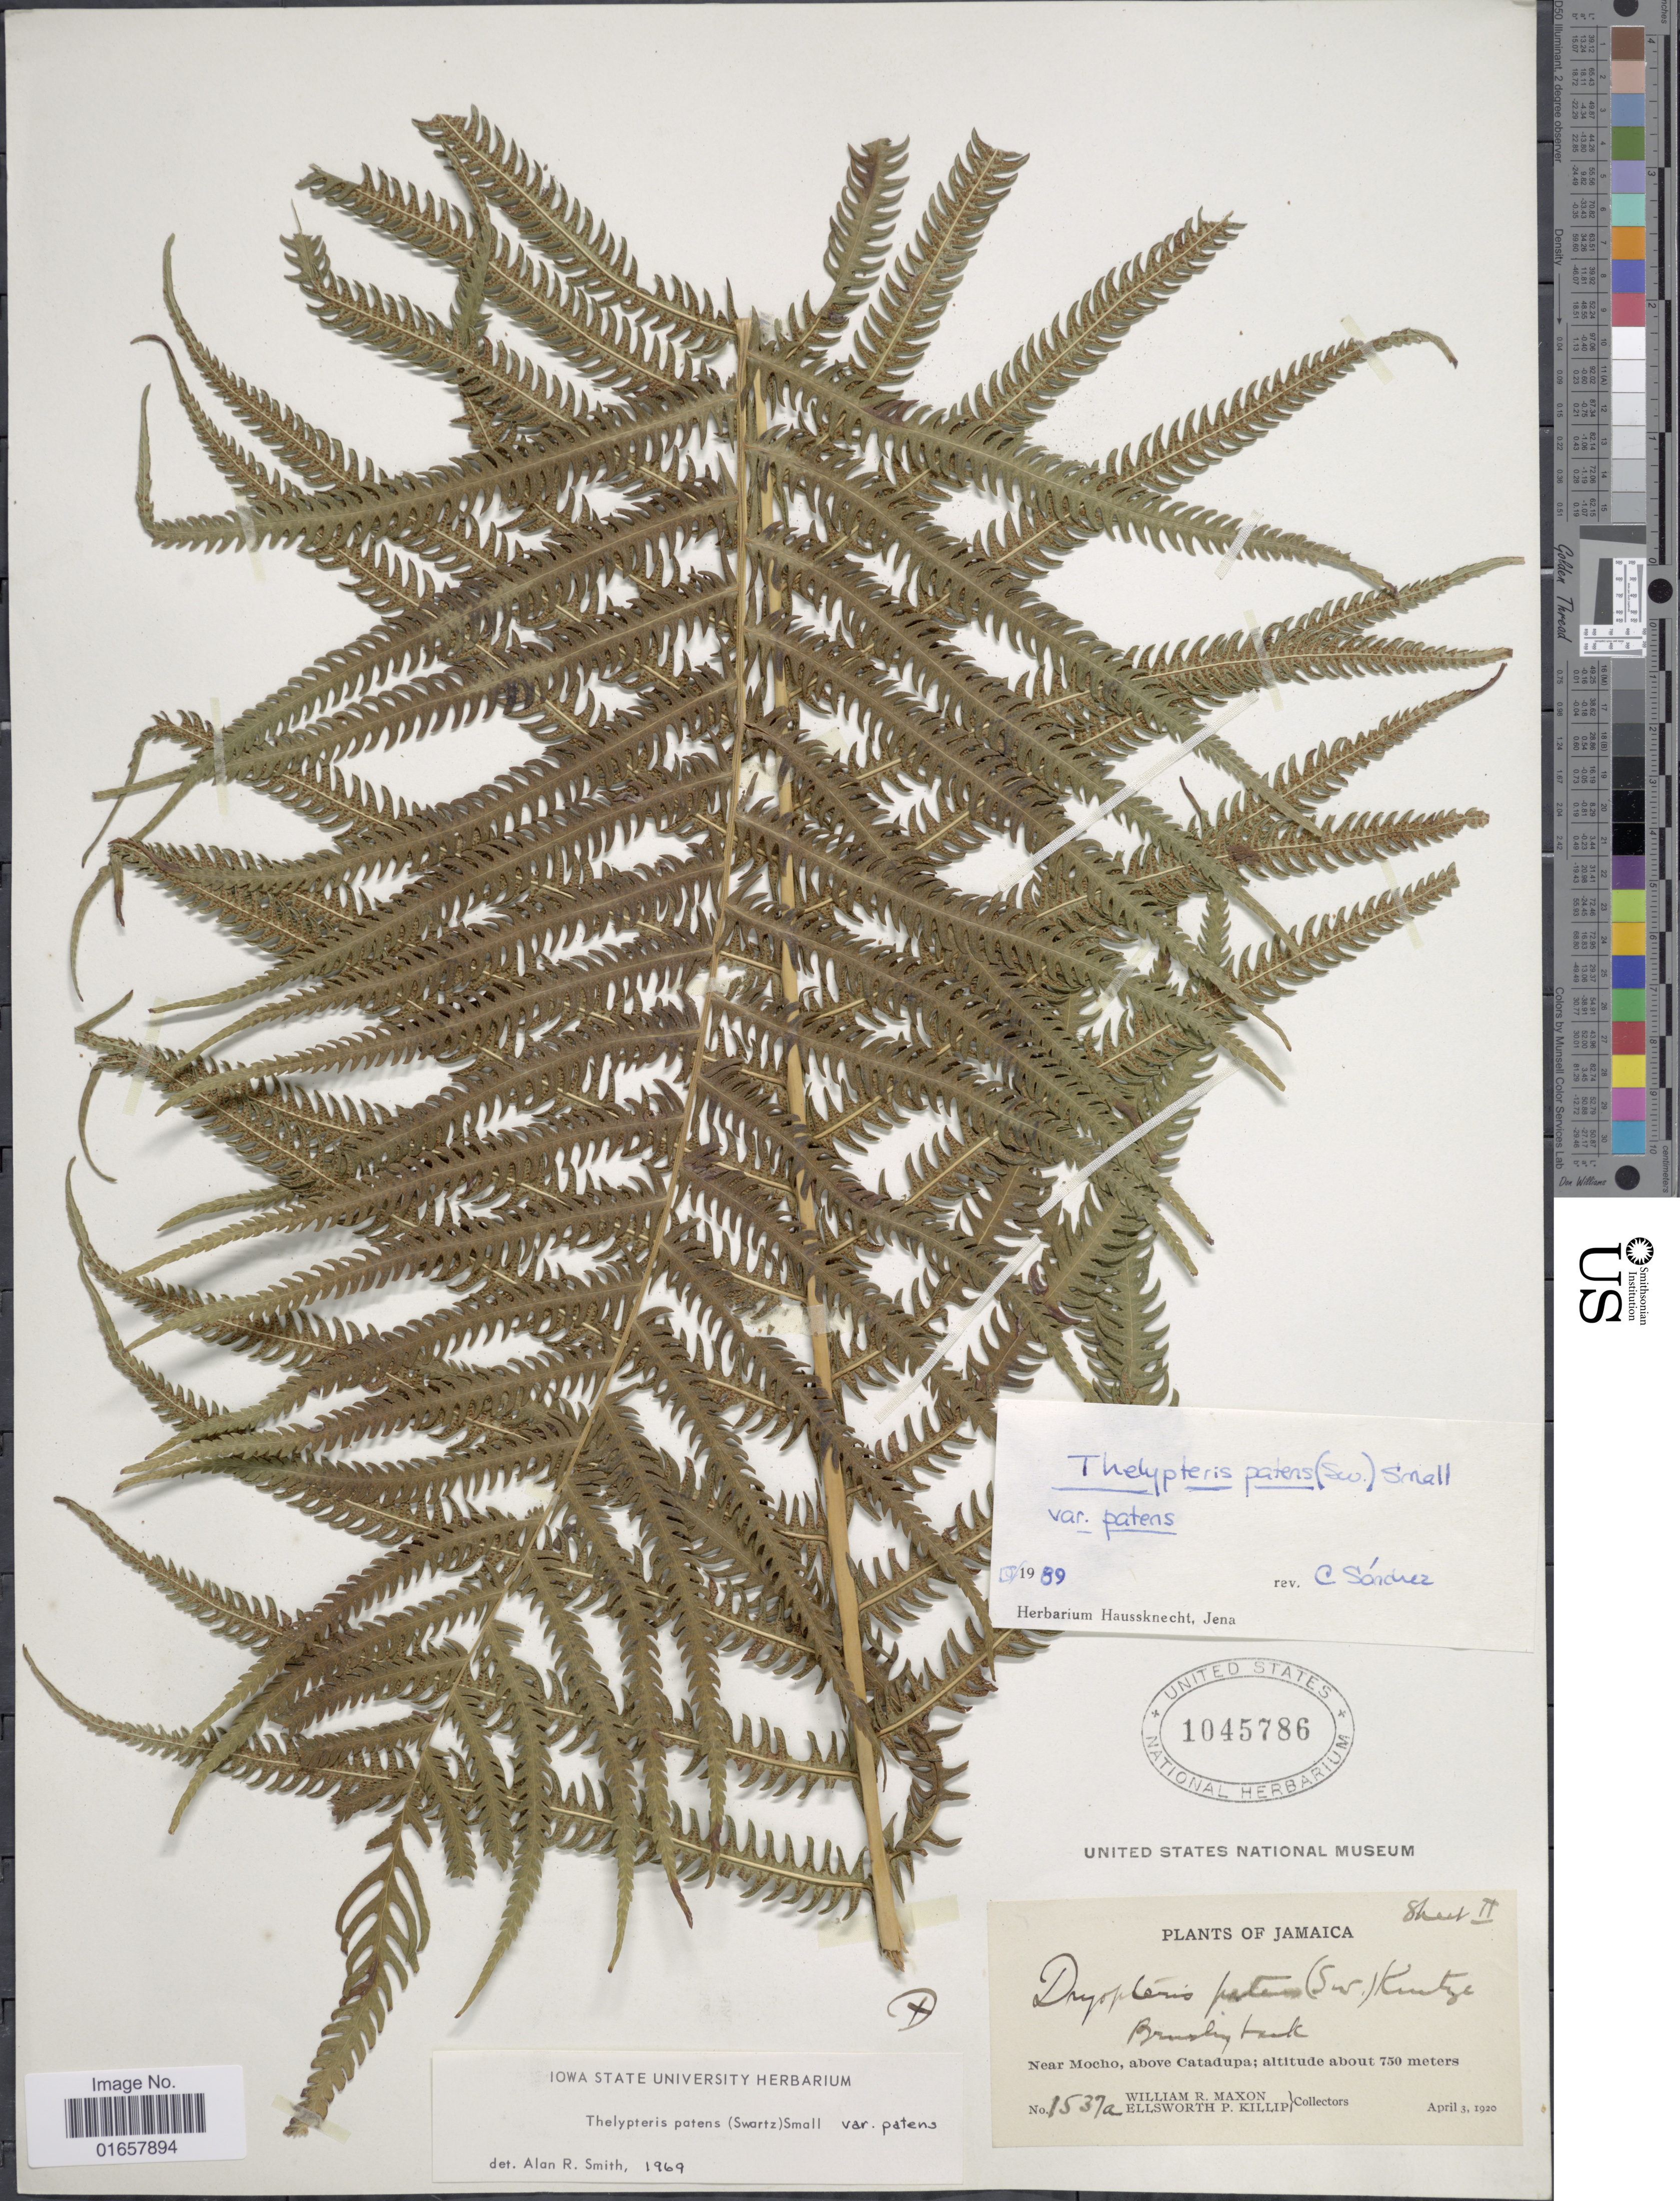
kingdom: Plantae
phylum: Tracheophyta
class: Polypodiopsida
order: Polypodiales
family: Thelypteridaceae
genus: Christella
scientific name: Christella patens var. patens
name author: (Sw.) Holttum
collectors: W. R. Maxon & E. P. Killip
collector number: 1537a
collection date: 1920-04-03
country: Jamaica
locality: Jamaica, Near Mocho, above Catadupa.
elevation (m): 750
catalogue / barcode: US 1045786